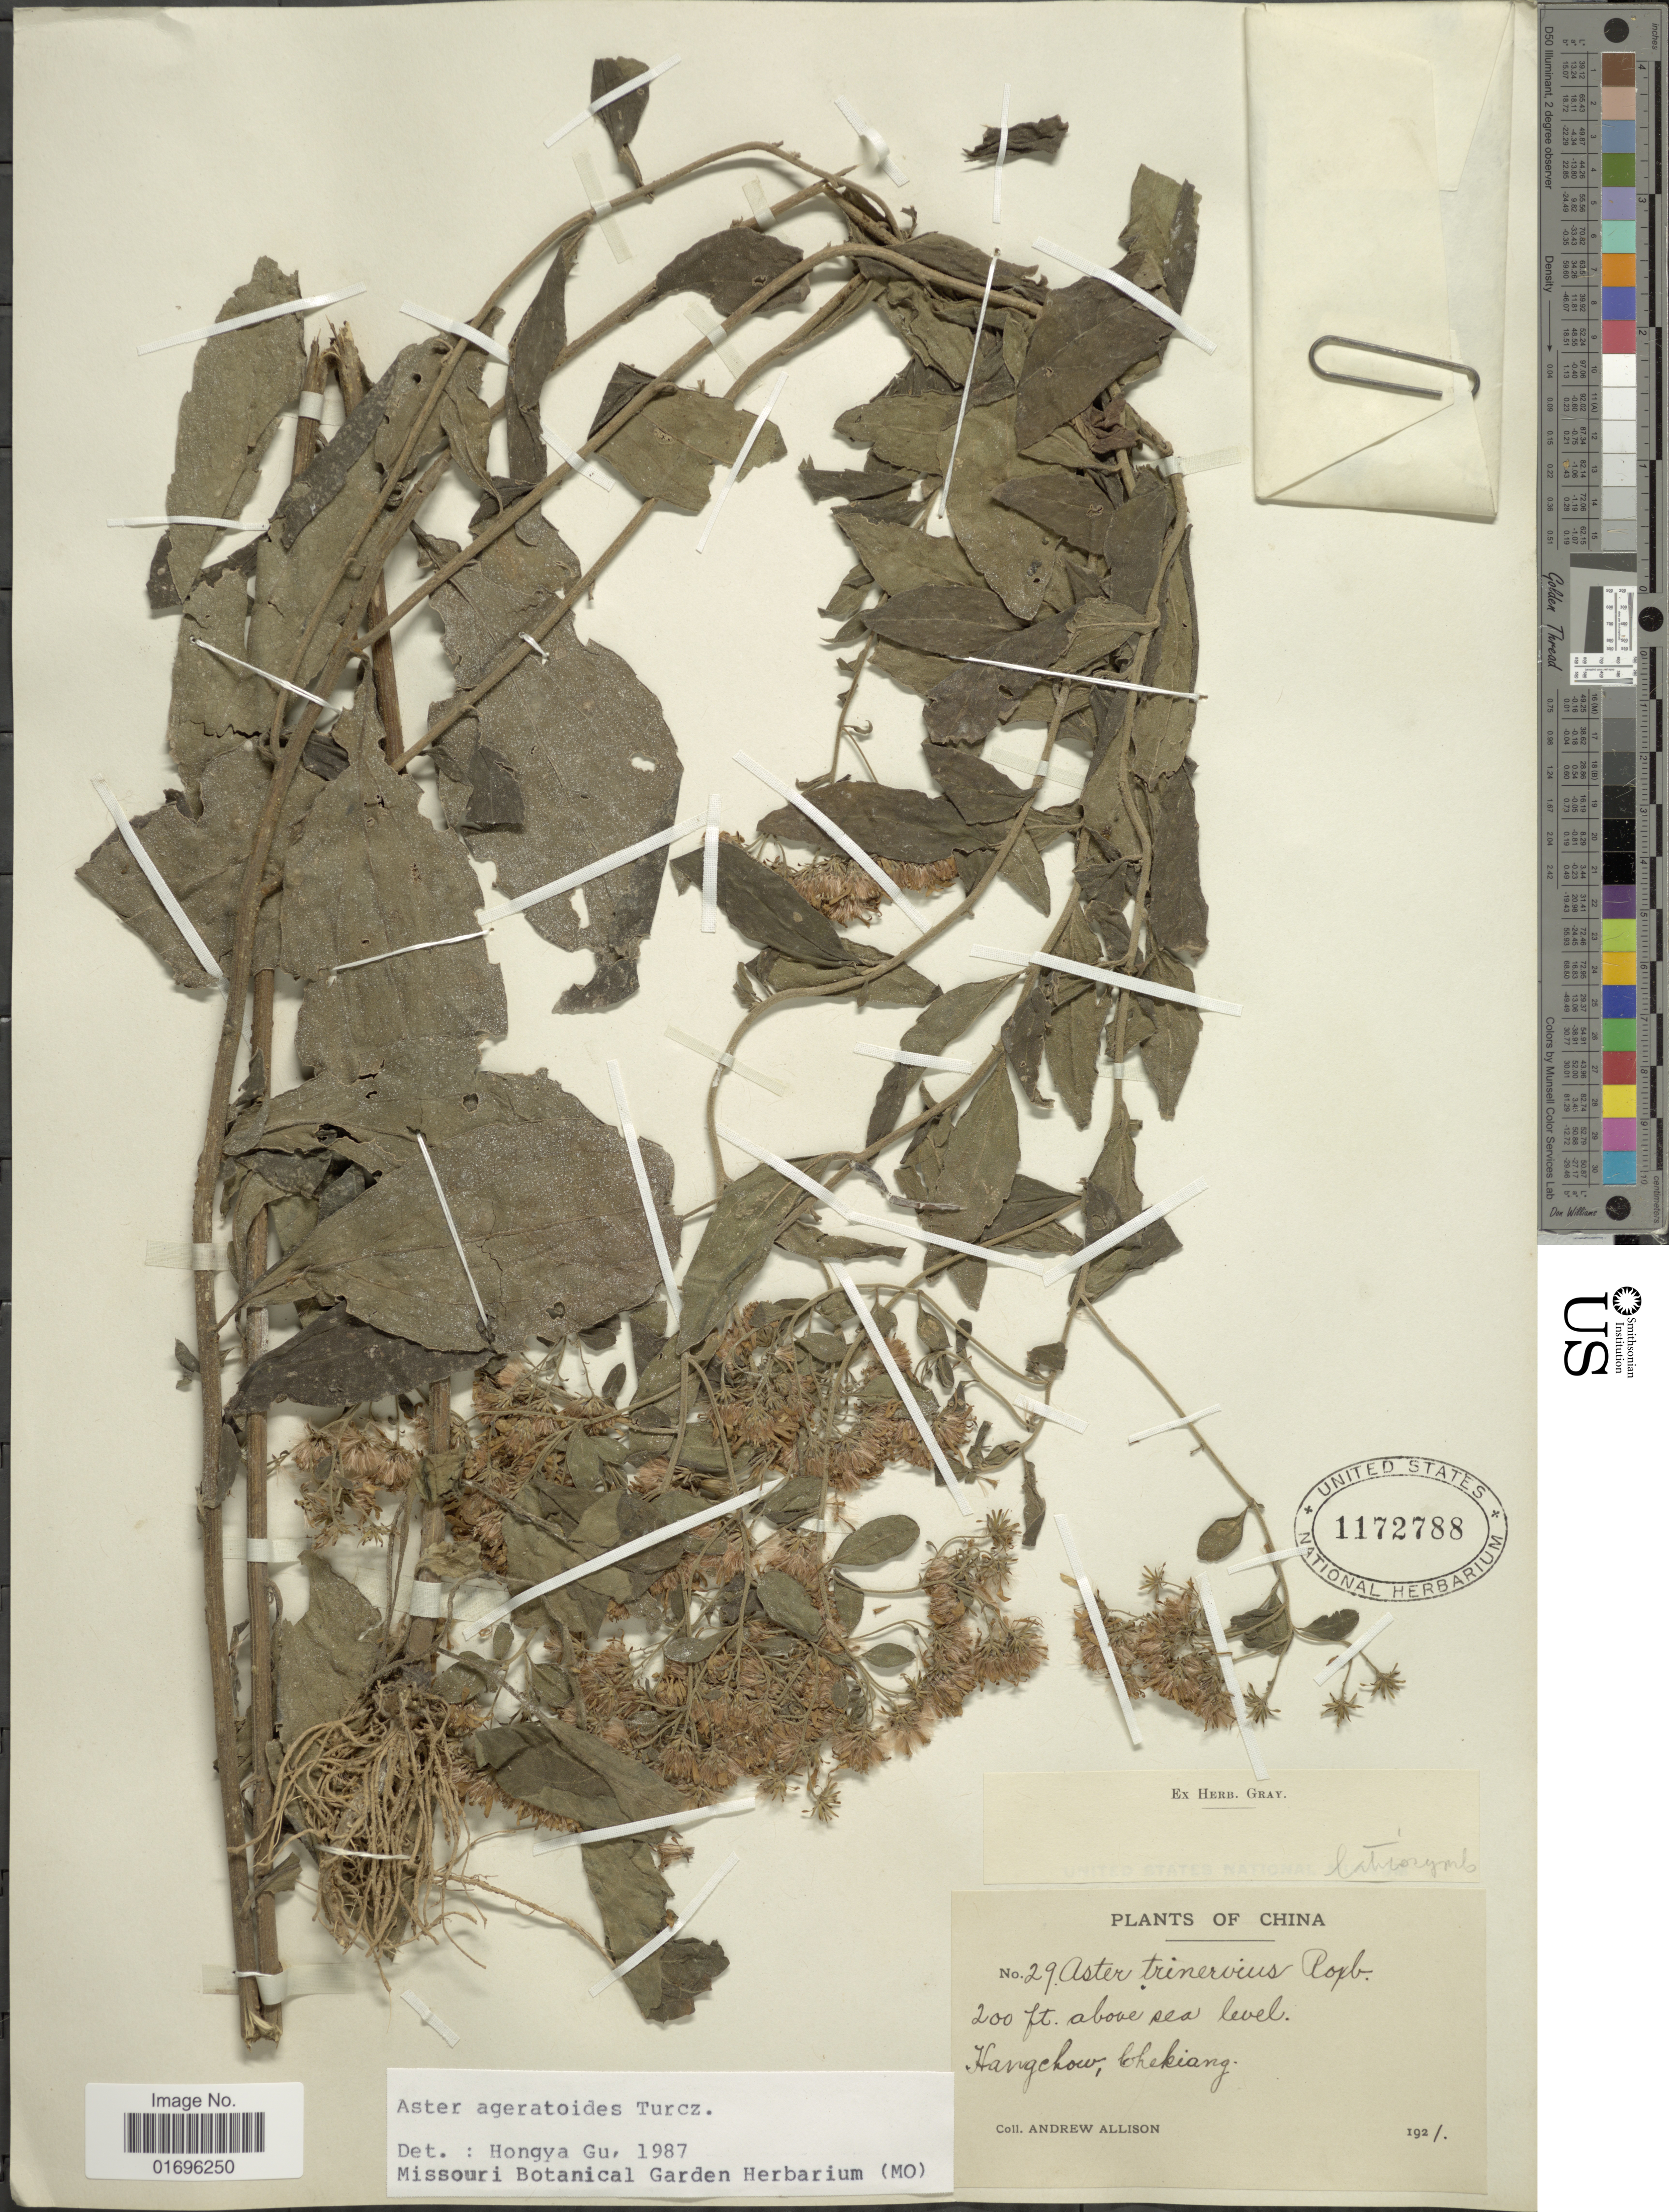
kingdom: Plantae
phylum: Tracheophyta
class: Magnoliopsida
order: Asterales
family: Asteraceae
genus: Aster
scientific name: Aster ageratoides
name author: Turcz.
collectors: A. Allison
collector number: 29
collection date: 1921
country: China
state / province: Zhejiang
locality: Hangchow, Chekiang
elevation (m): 61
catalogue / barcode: US 1172788